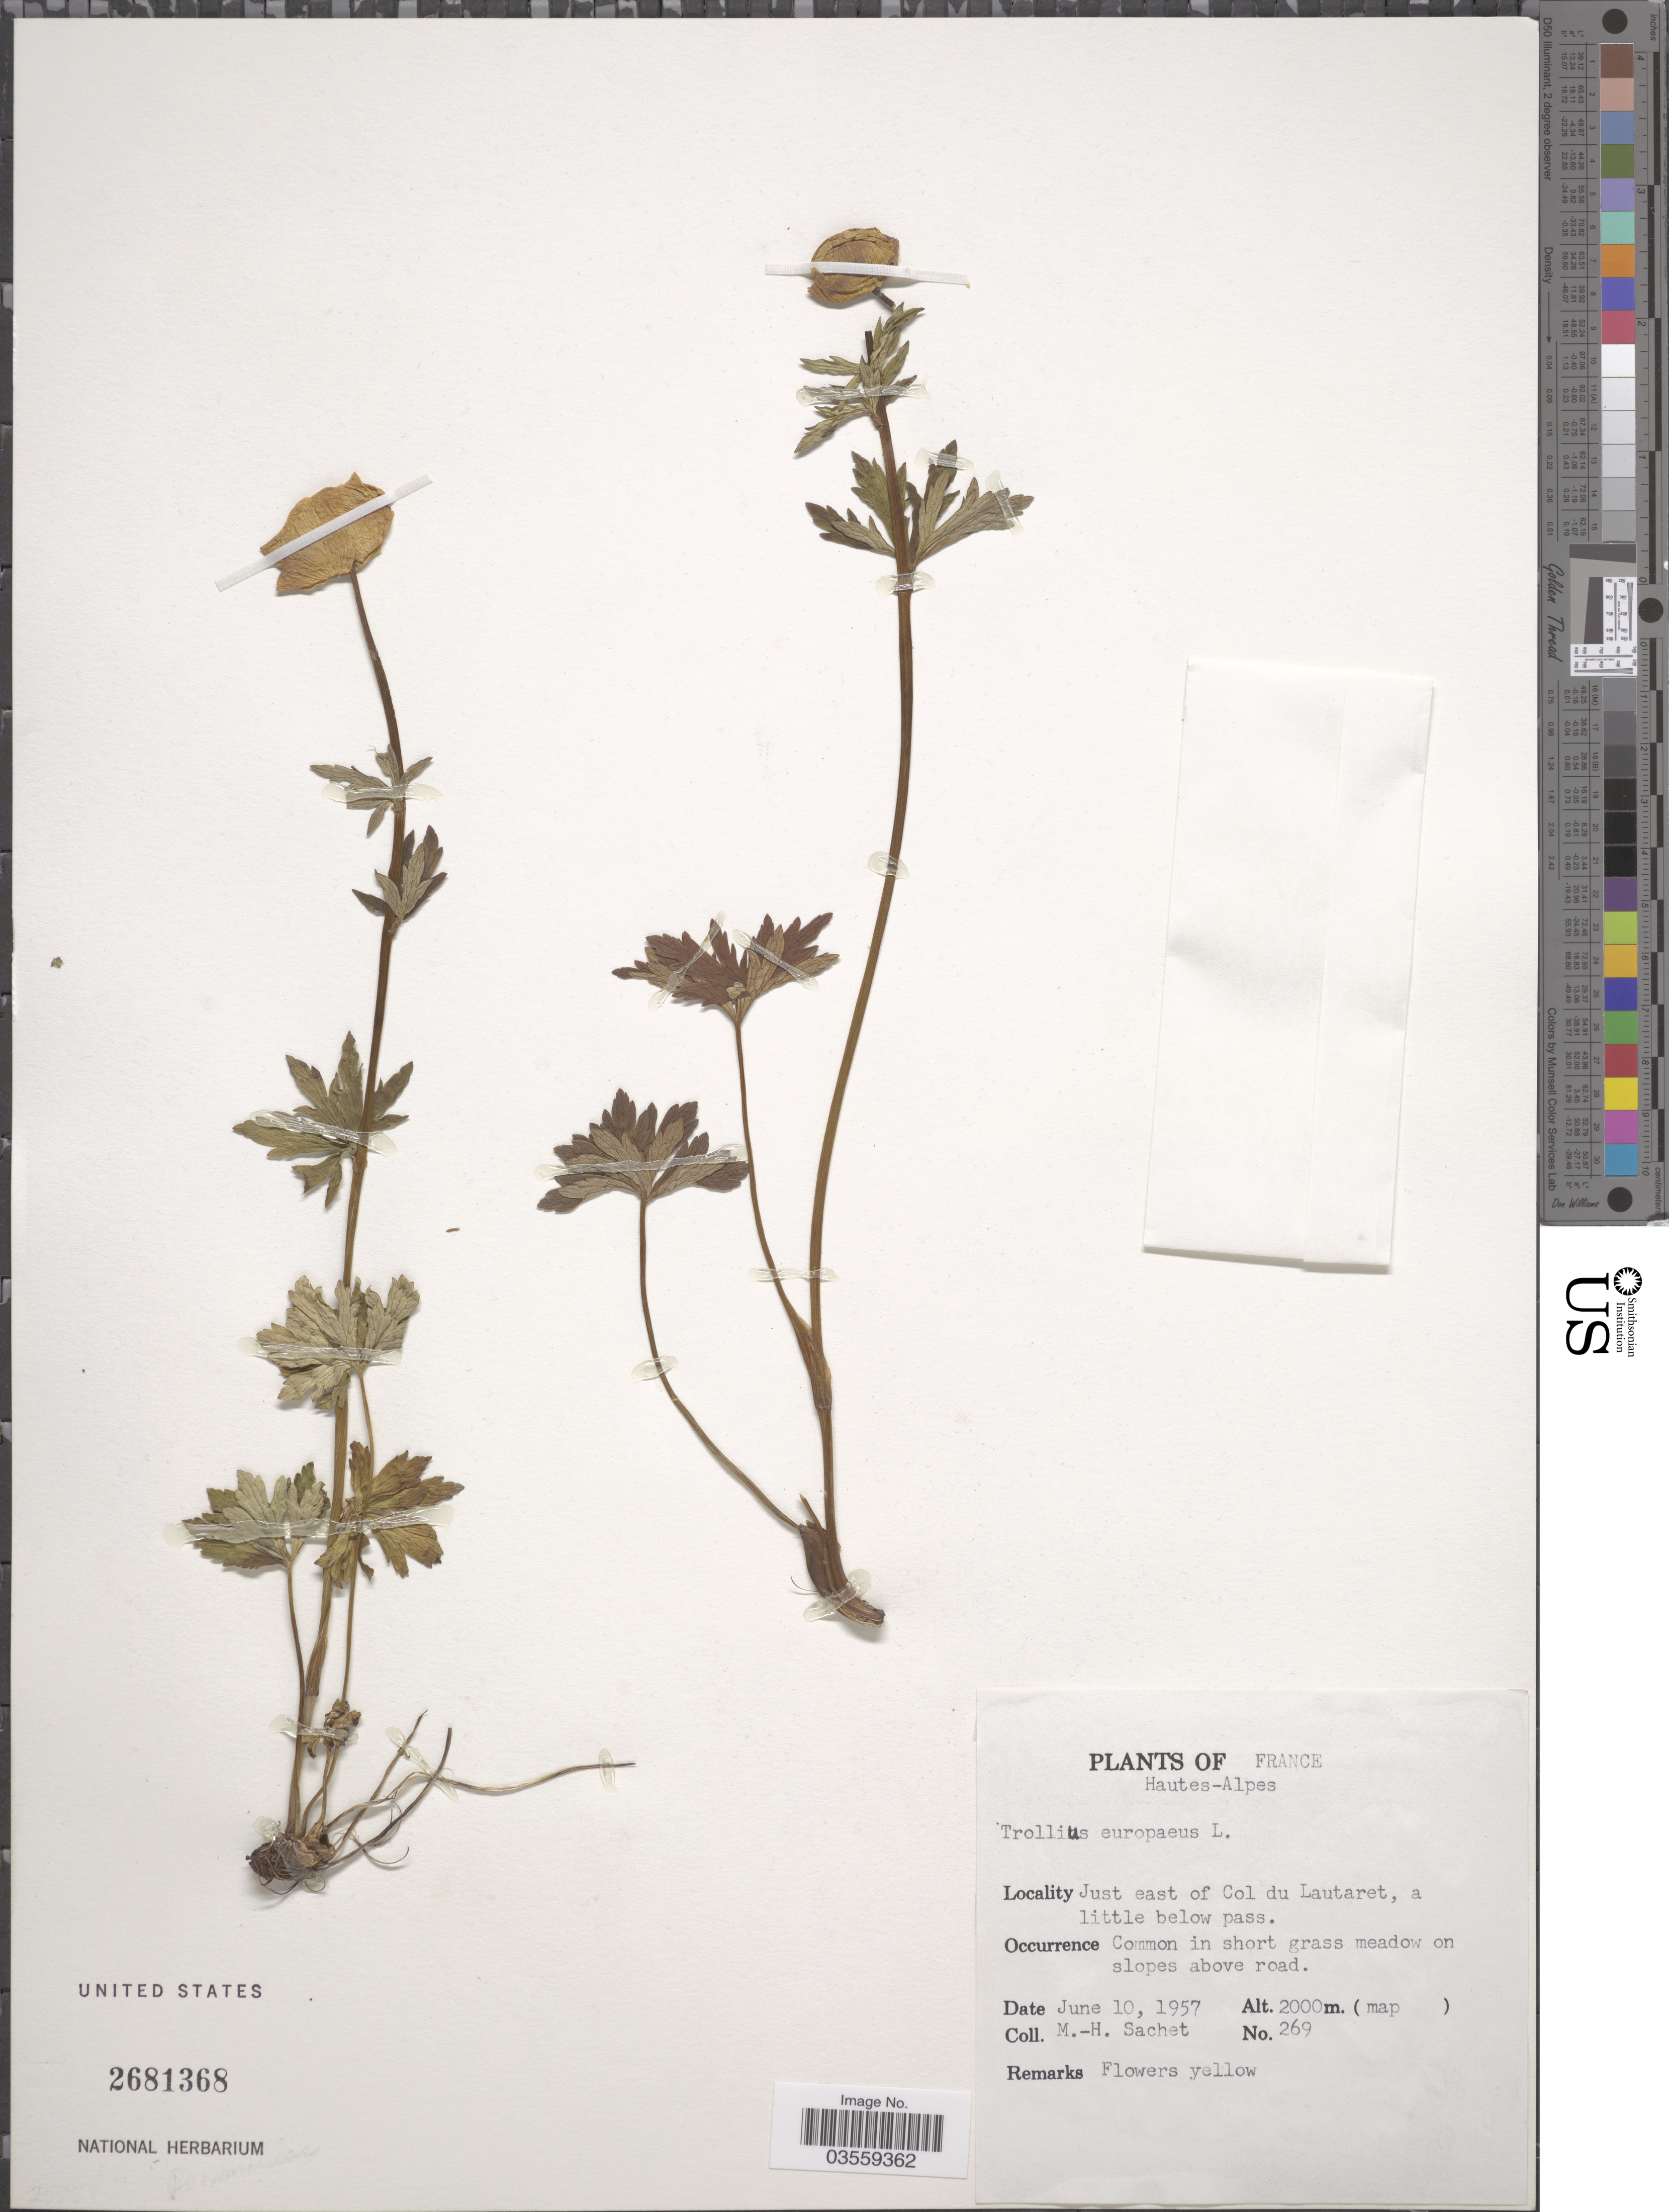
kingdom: Plantae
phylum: Tracheophyta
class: Magnoliopsida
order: Ranunculales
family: Ranunculaceae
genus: Trollius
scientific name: Trollius europaeus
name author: L.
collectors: M.-H. Sachet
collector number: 269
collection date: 1957-06-10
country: France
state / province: Provence-Alpes-Côte d'Azur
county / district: Hautes-Alpes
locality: Hautes-Alpes. Just east of Col du Lautaret, a little below pass.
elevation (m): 2000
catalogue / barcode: US 2681368